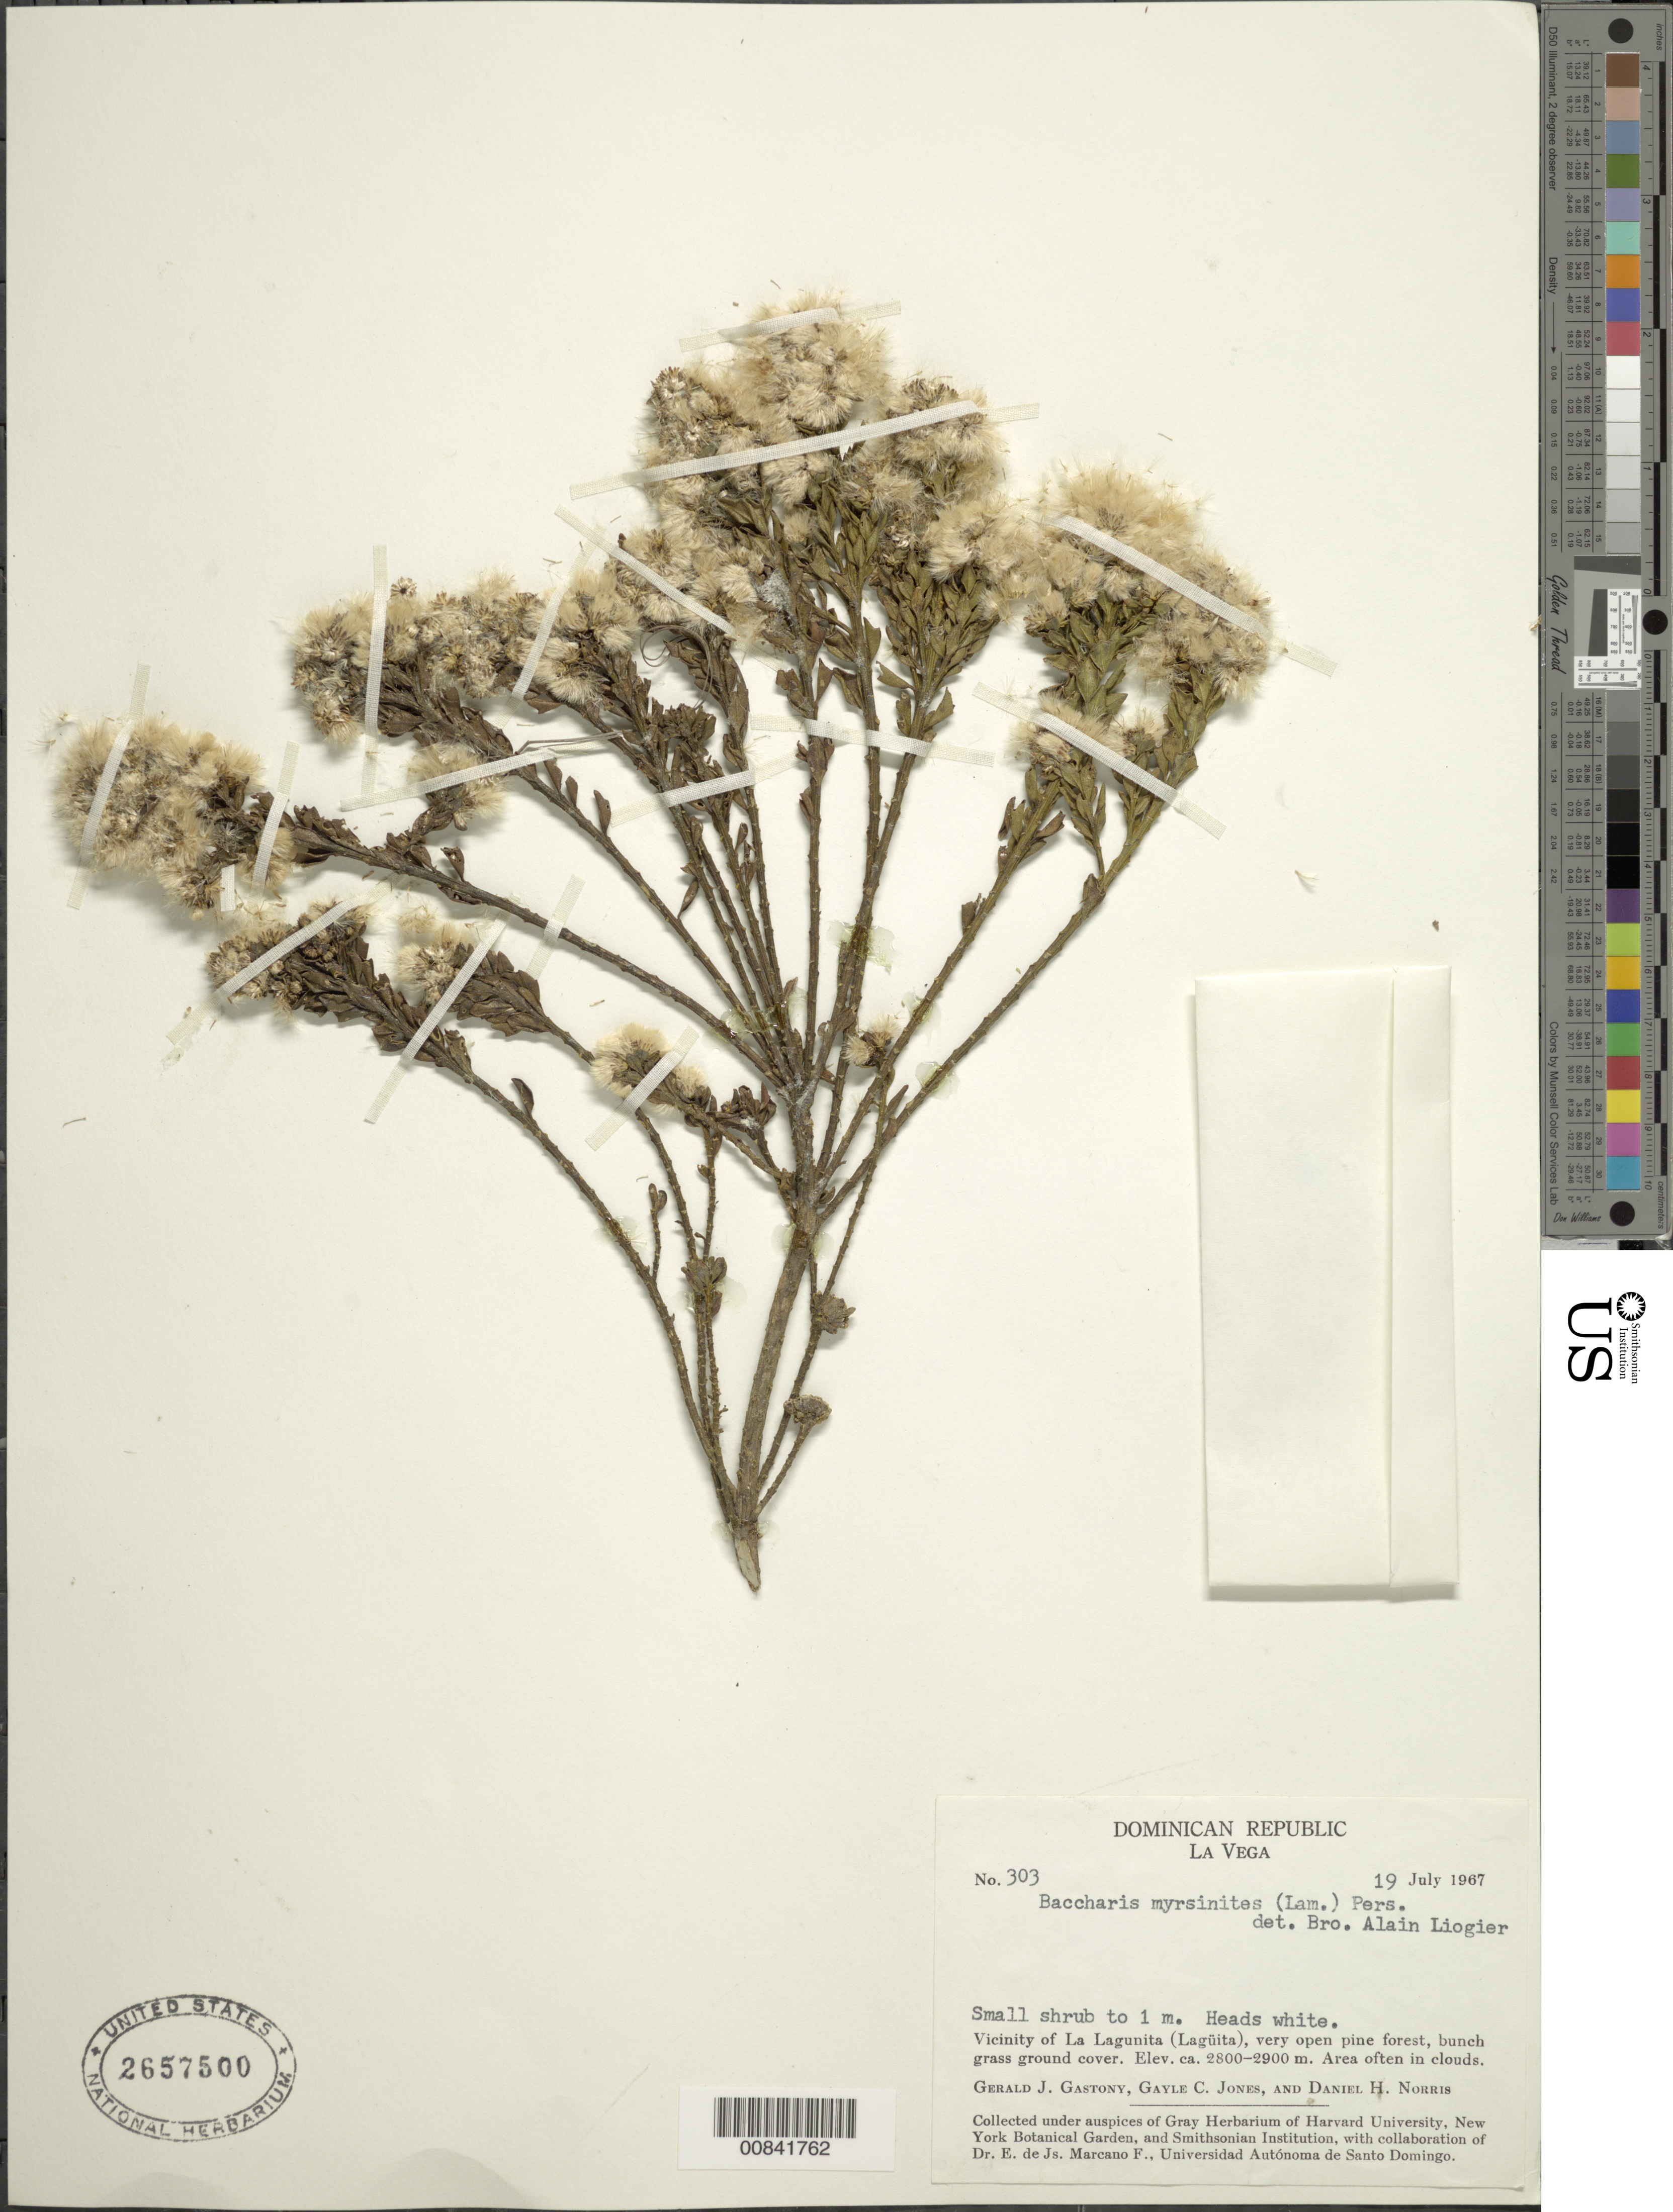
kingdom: Plantae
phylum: Tracheophyta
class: Magnoliopsida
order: Asterales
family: Asteraceae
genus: Baccharis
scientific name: Baccharis myrsinites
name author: Pers.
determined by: Liogier, Alain H.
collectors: G. Gastony, G. C. Jones & D. H. Norris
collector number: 303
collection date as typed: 19 Jul 1967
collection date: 1967-07-19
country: Dominican Republic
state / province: La Vega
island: Hispaniola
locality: Vicinity of La Lagunita (Lagüita)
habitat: Very open pine forest, bunch of grass ground cover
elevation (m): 2800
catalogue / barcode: US 2657500